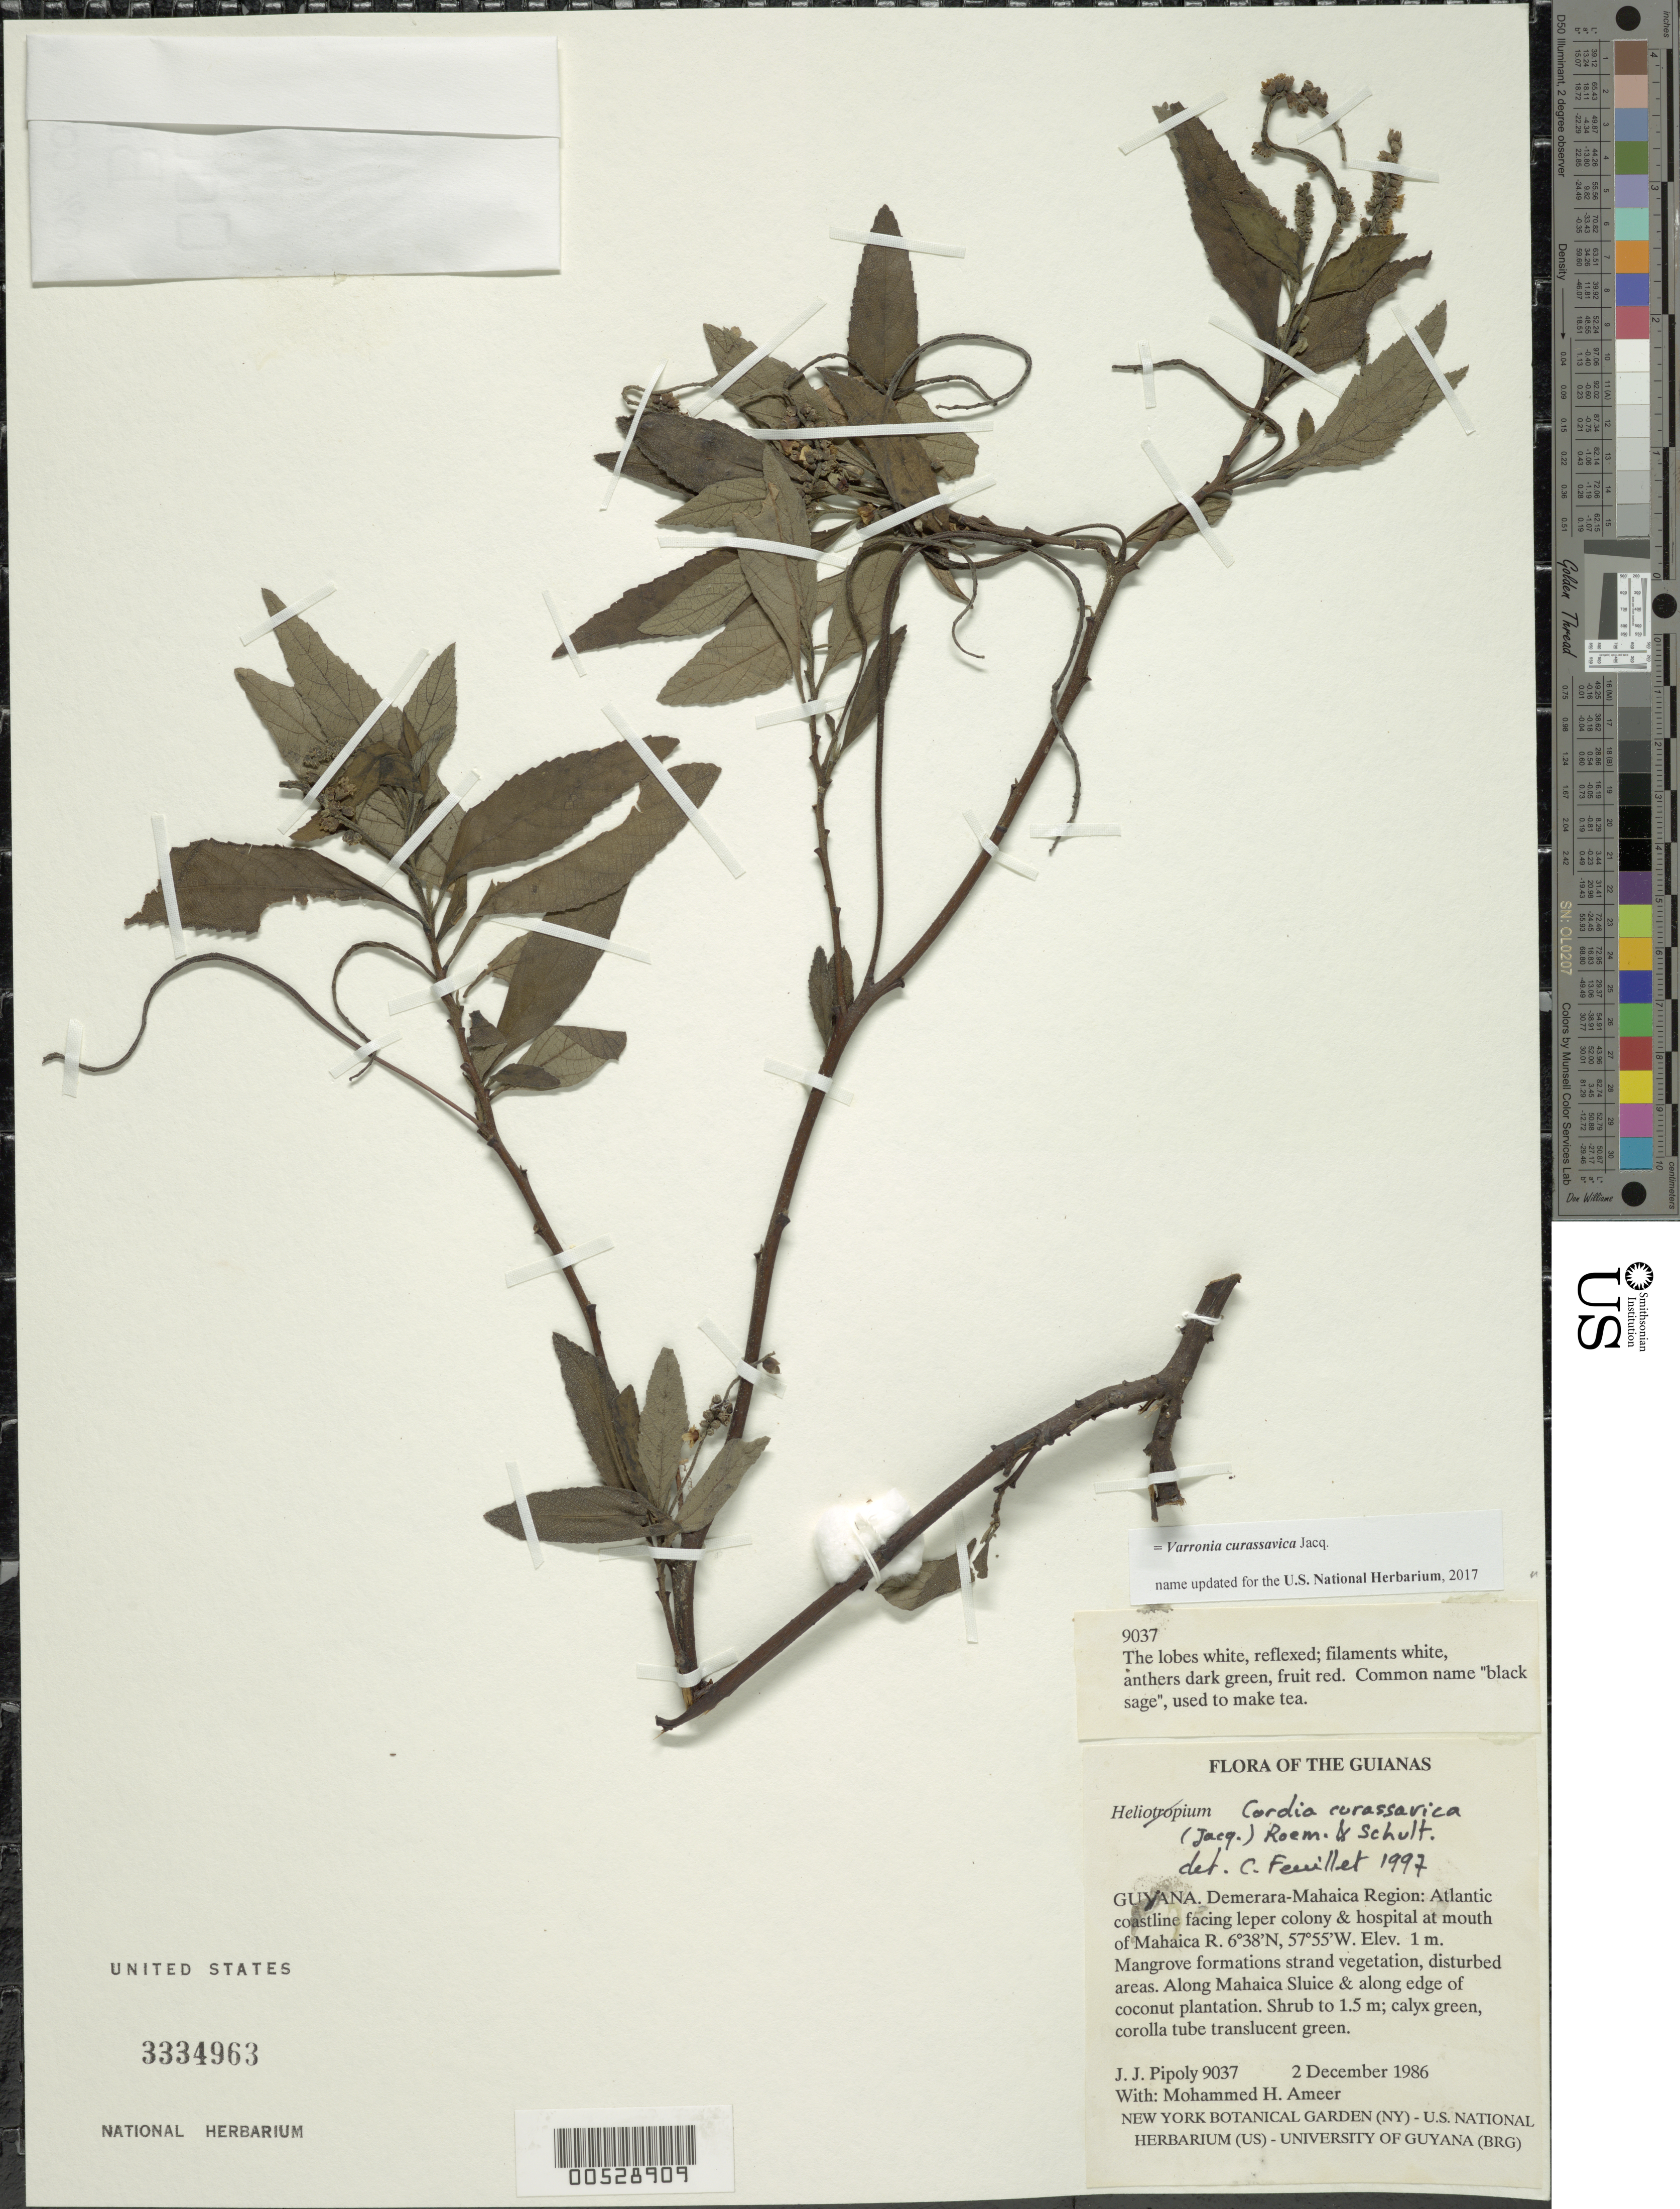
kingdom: Plantae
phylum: Tracheophyta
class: Magnoliopsida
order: Boraginales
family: Cordiaceae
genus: Varronia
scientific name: Varronia curassavica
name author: Jacq.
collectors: J. J. Pipoly & M. Ameer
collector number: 9037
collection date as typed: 2 December 1986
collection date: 1986-12-02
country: Guyana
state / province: Demerara-Mahaica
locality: Atlantic coastline facing leper colony & hospital at mouth of Mahaica R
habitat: Mangrove formations strand vegetation, disturbed areas. Along Mahaica Sluice & along edge of coconut plantation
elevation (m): -6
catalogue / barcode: US 3334963